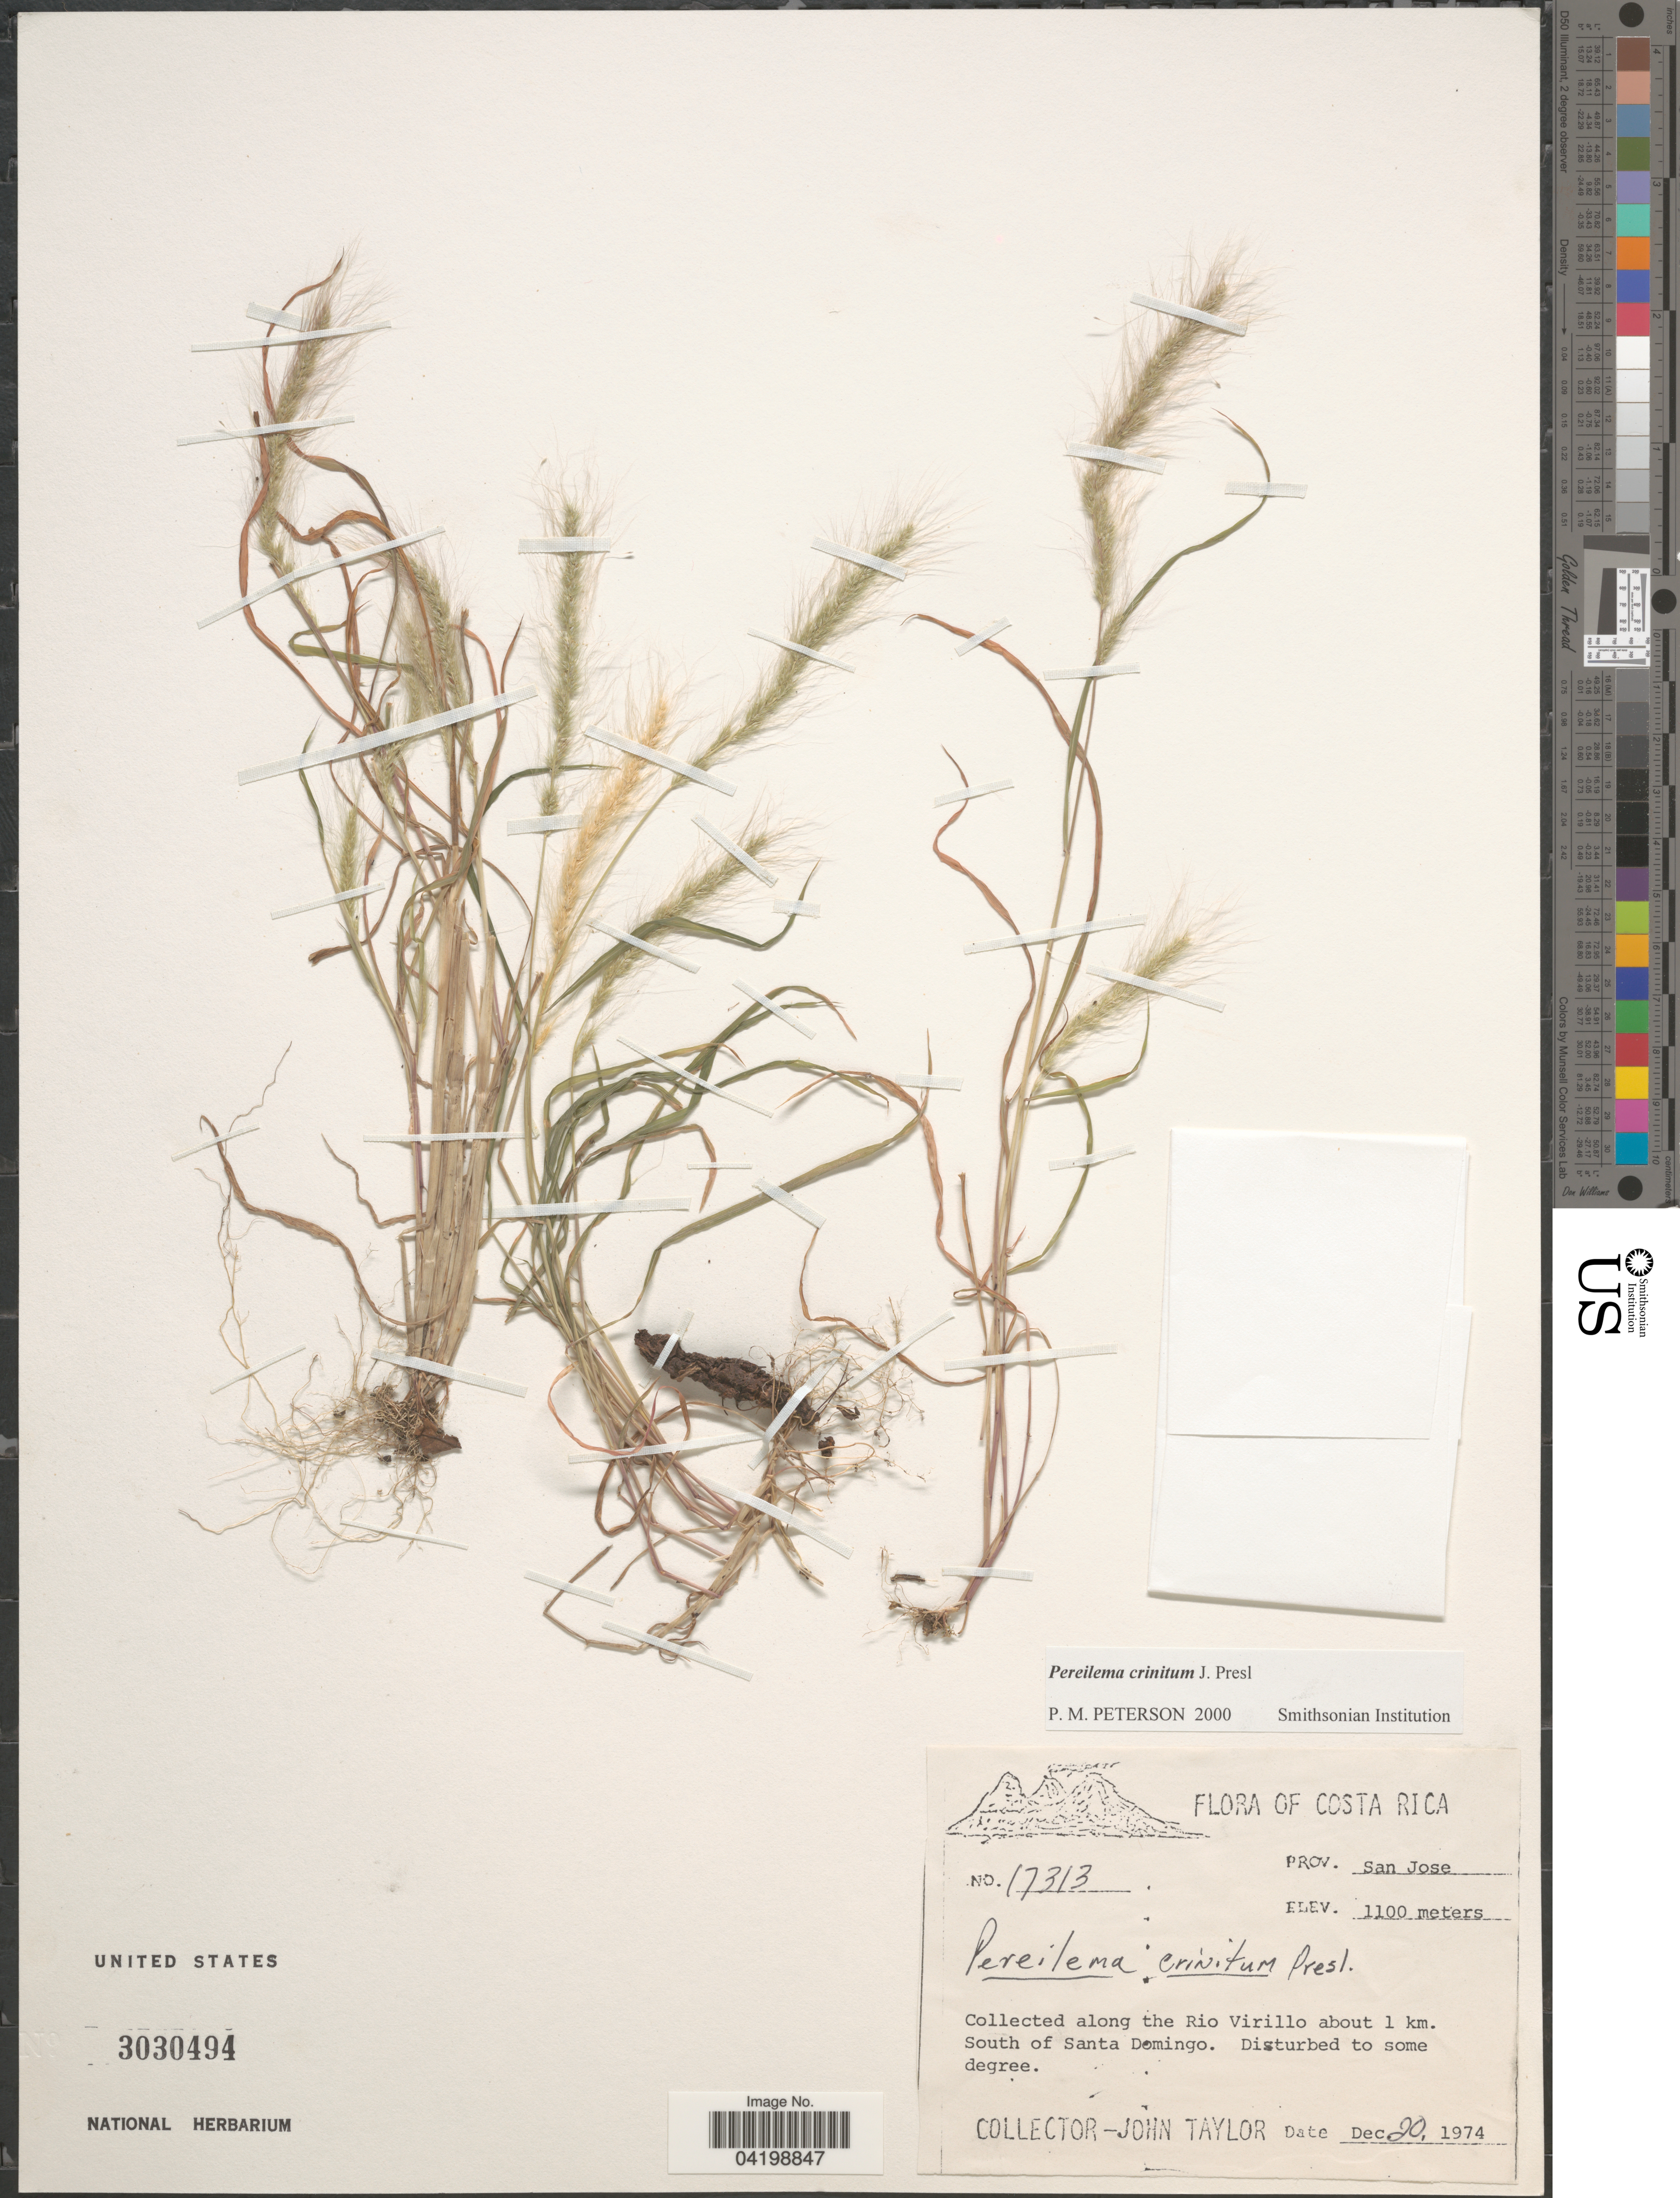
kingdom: Plantae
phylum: Tracheophyta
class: Liliopsida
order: Poales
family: Poaceae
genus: Muhlenbergia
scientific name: Muhlenbergia pereilema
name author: P.M. Peterson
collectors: J. Taylor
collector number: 17313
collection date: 1974-12-20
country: Costa Rica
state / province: San José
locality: Along the Rio Virillo about 1 km. South of Santa Domingo.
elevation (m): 1100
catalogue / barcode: US 3030494